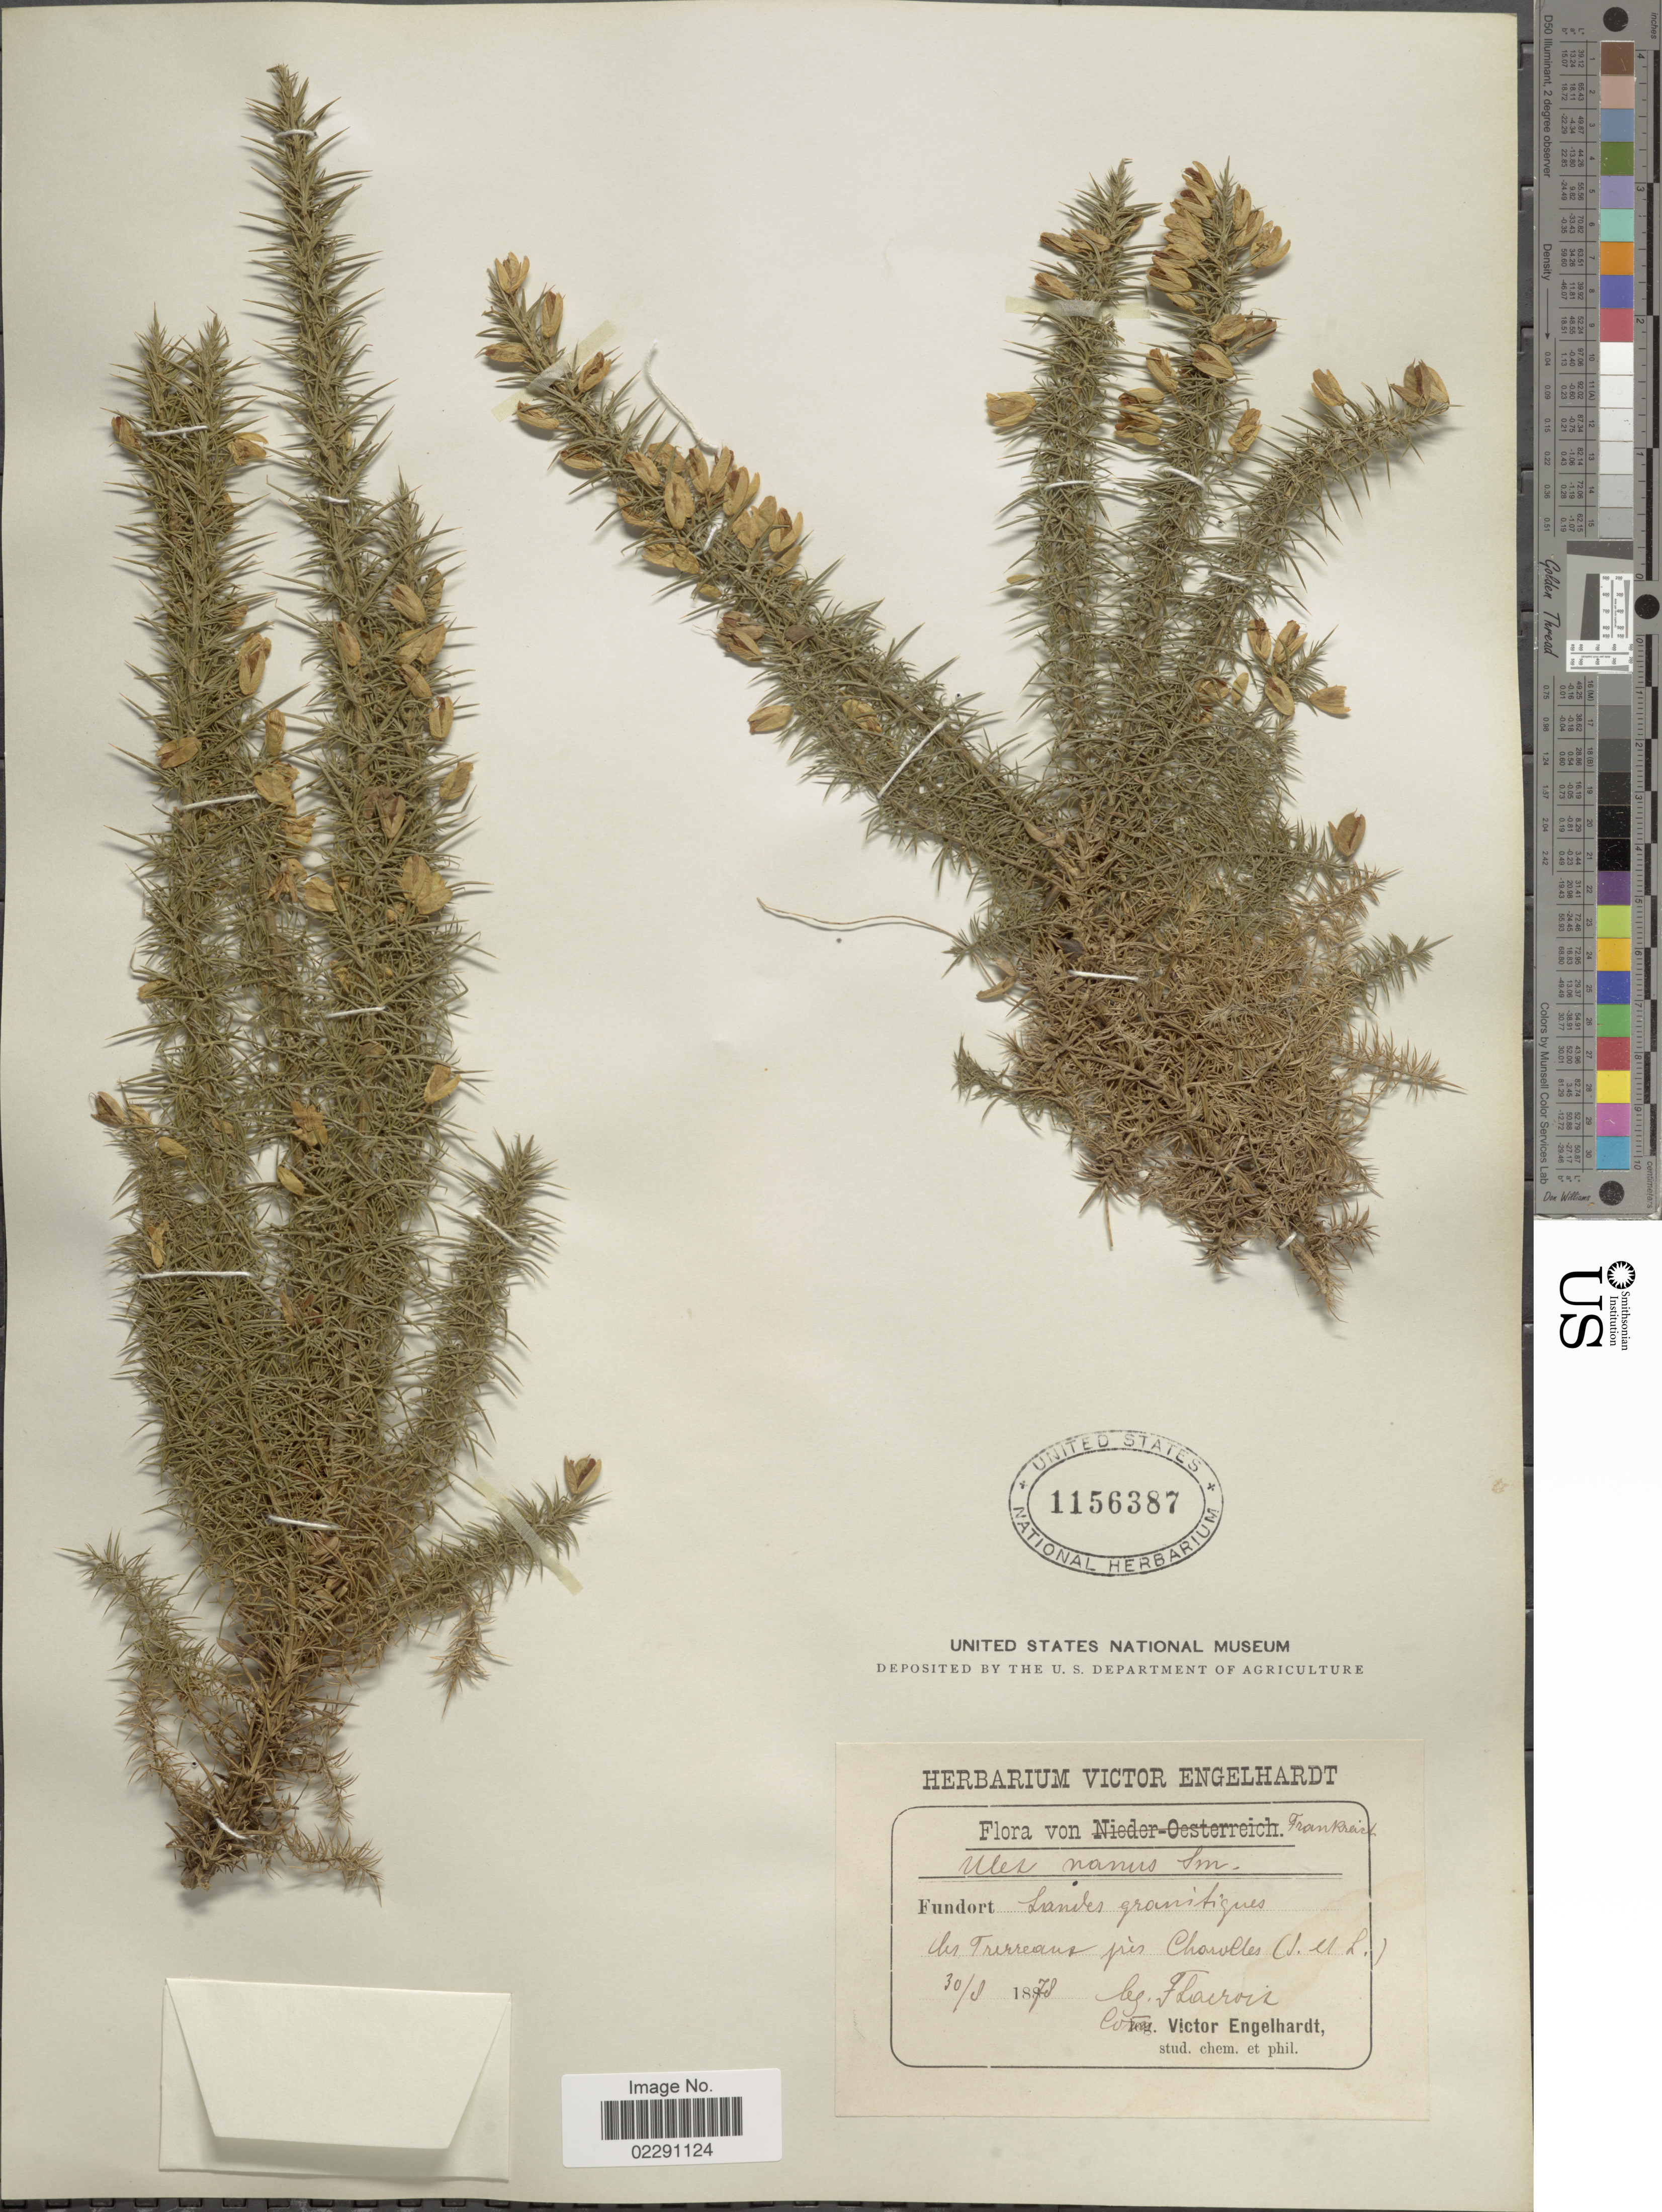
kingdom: Plantae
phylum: Tracheophyta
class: Magnoliopsida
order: Fabales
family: Fabaceae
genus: Ulex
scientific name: Ulex nanus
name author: Symons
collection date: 1878-08-30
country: France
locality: Frankreich, pres Chawlles (S.U.L.) [interpreted]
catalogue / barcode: US 1156387